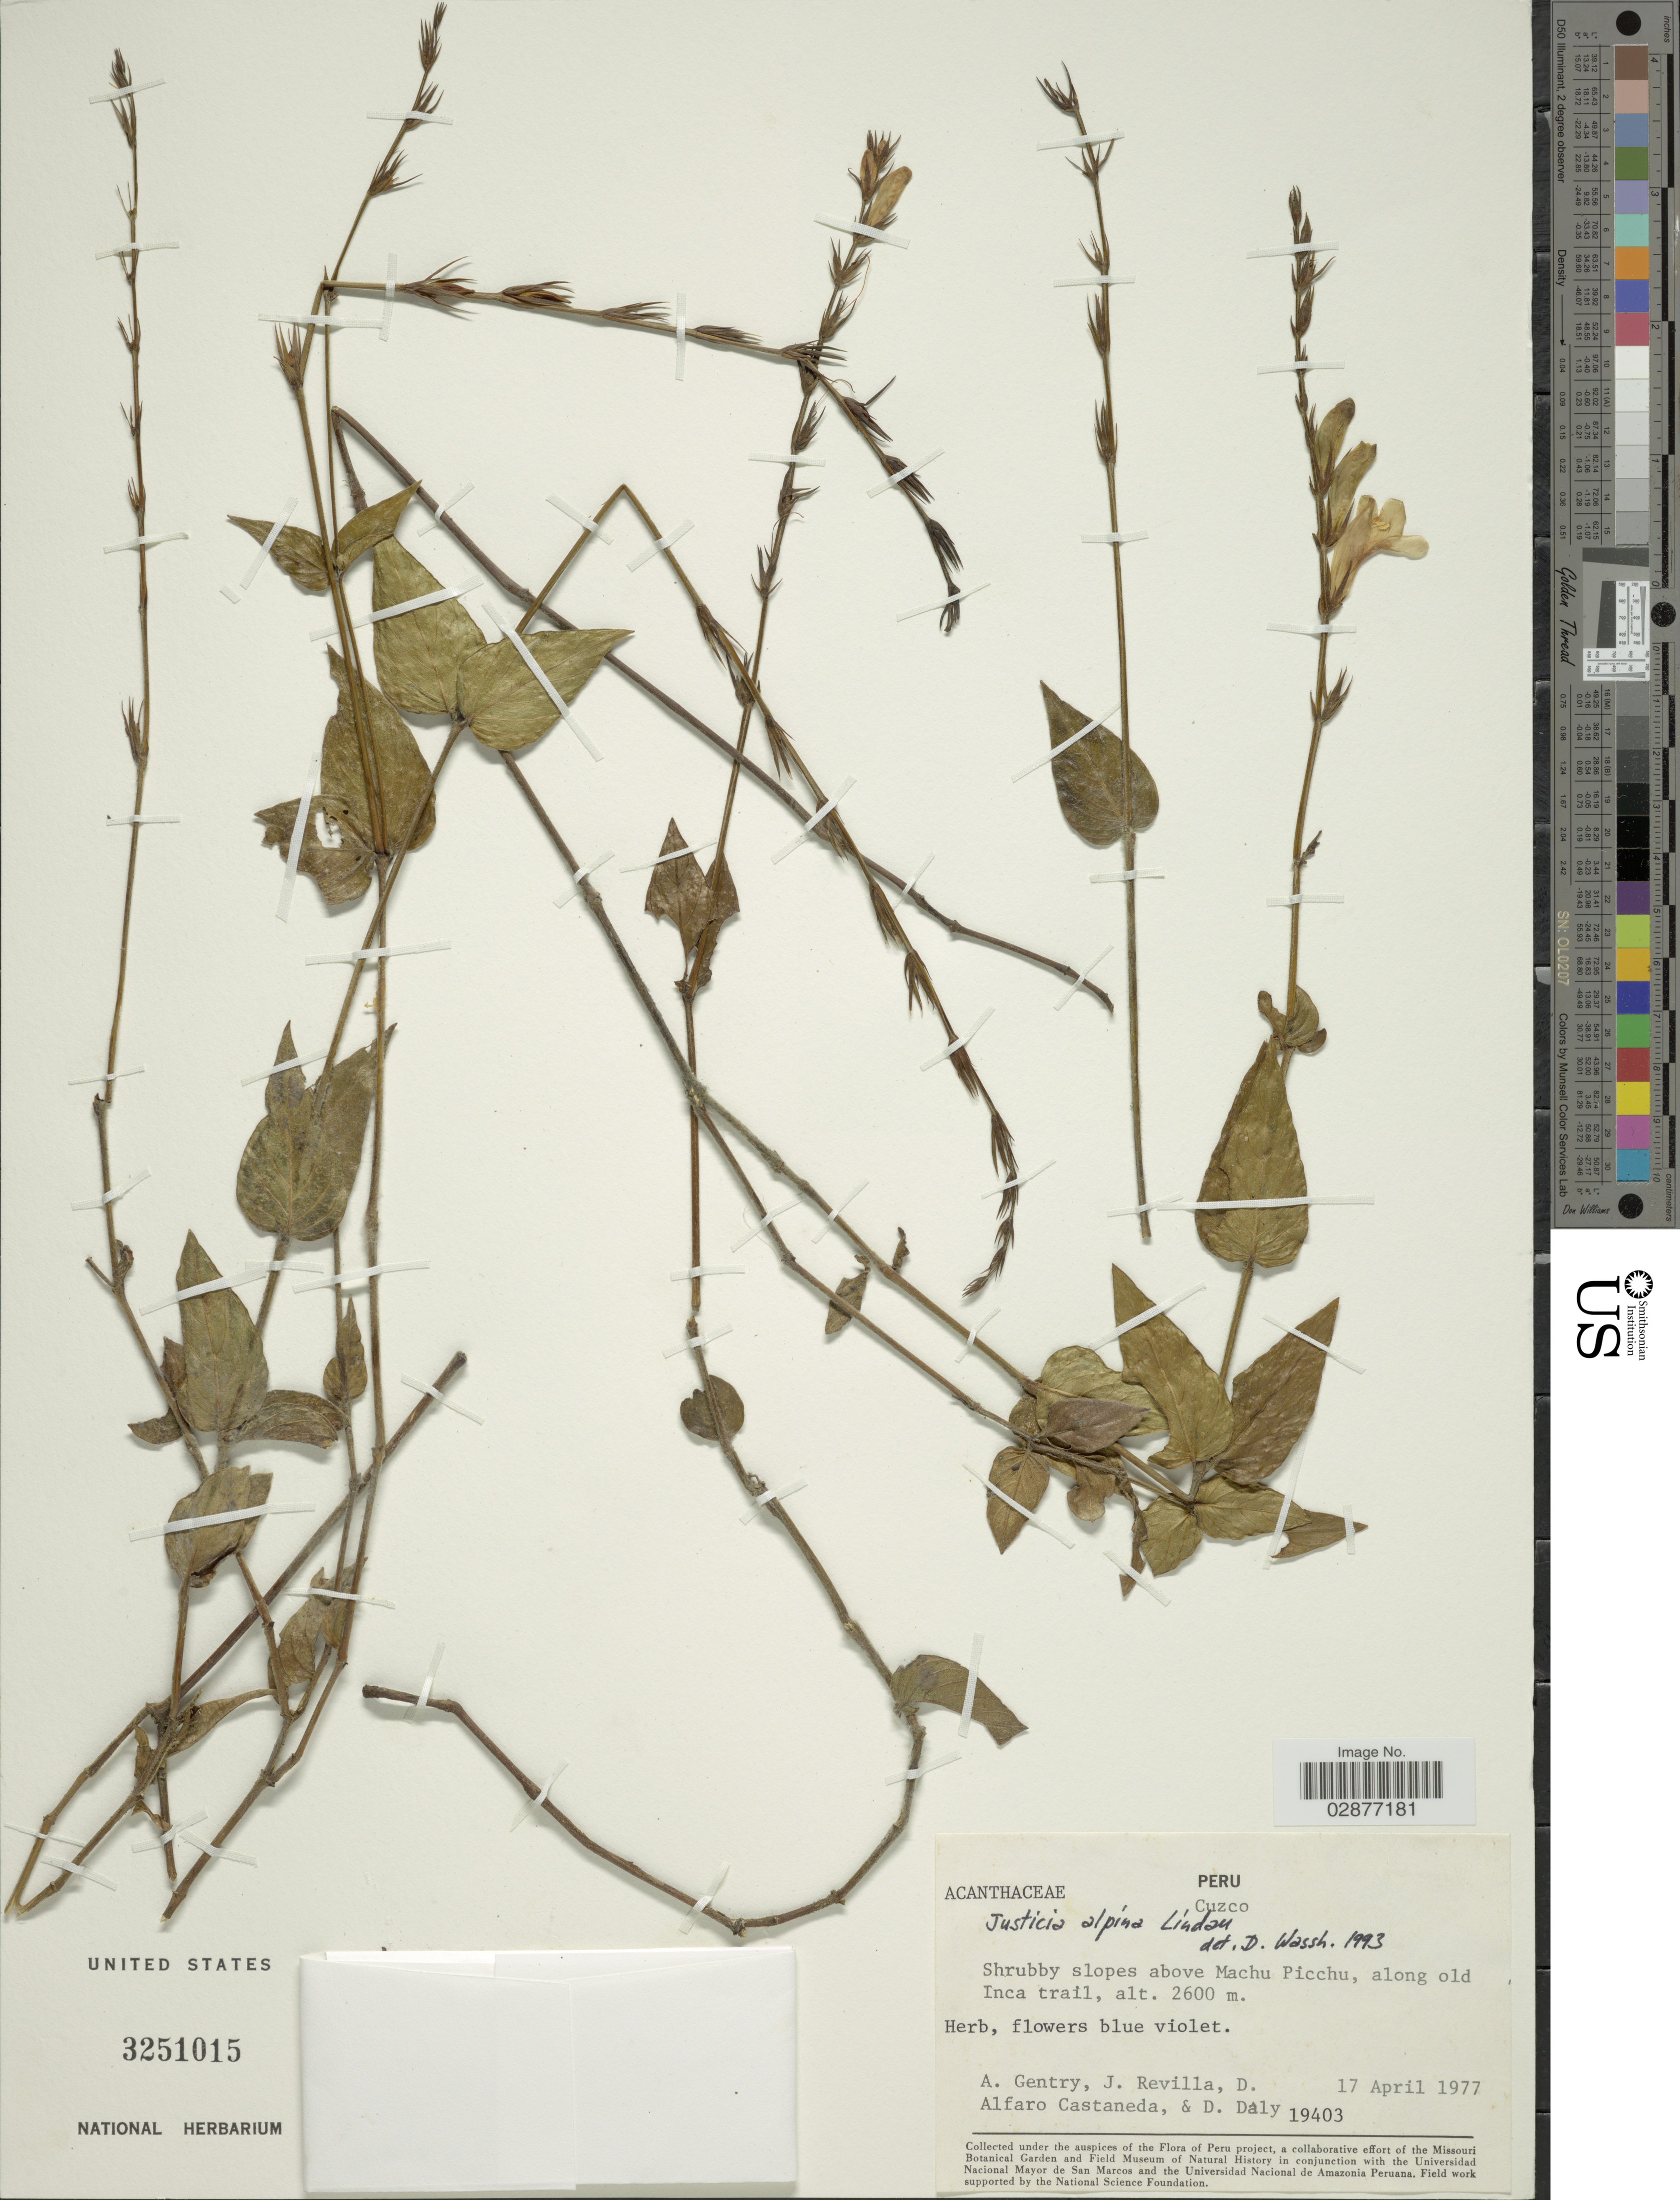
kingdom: Plantae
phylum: Tracheophyta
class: Magnoliopsida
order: Lamiales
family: Acanthaceae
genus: Justicia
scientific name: Justicia alpina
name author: Lindau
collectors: A. H. Gentry, J. Revilla, D. Alfaro Castaneda & D. C. Daly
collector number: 19403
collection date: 1977-04-17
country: Peru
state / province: Cusco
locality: Cuzco. Shrubby slopes above Machu Picchu, along old Inca trail.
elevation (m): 2600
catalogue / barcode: US 3251015